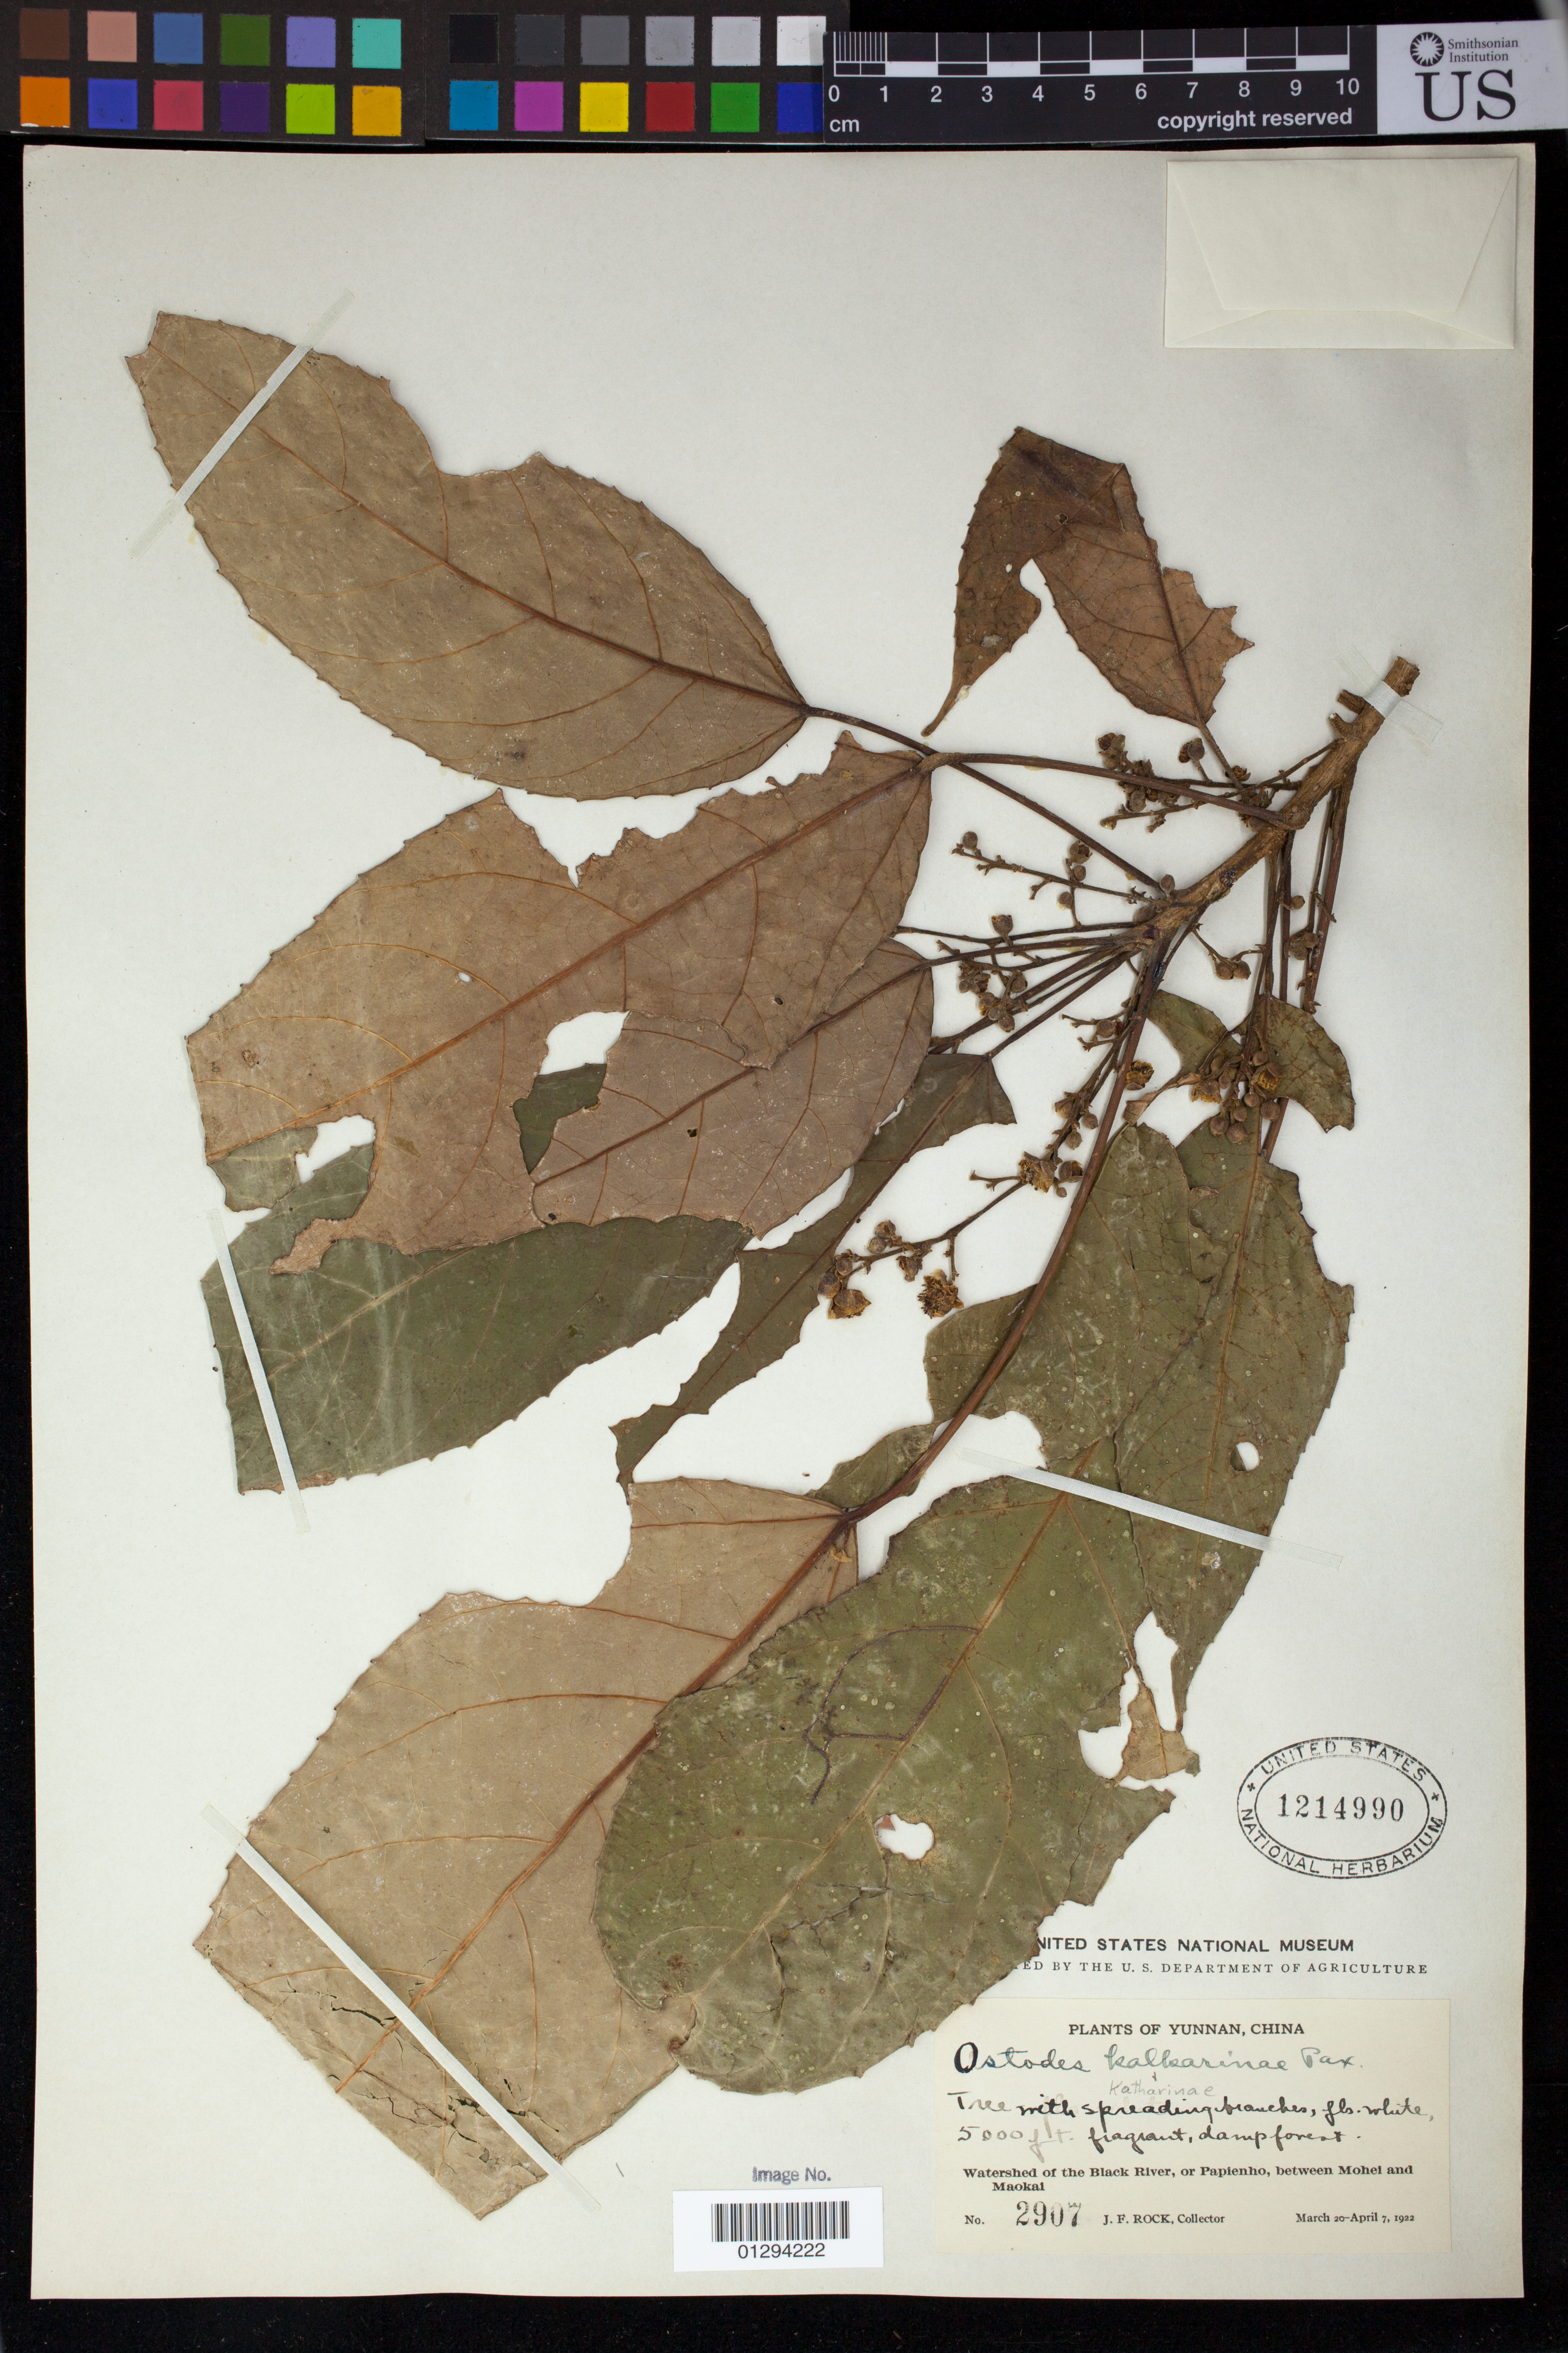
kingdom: Plantae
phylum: Tracheophyta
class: Magnoliopsida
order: Malpighiales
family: Euphorbiaceae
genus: Ostodes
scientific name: Ostodes katharinae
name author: Pax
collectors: J. Rock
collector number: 2907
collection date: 1922-03-20/1922-04-07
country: China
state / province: Yunnan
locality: Watershed of the Black River, or Papienho, between Mohel and Maokai.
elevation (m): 1524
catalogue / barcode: US 1214990